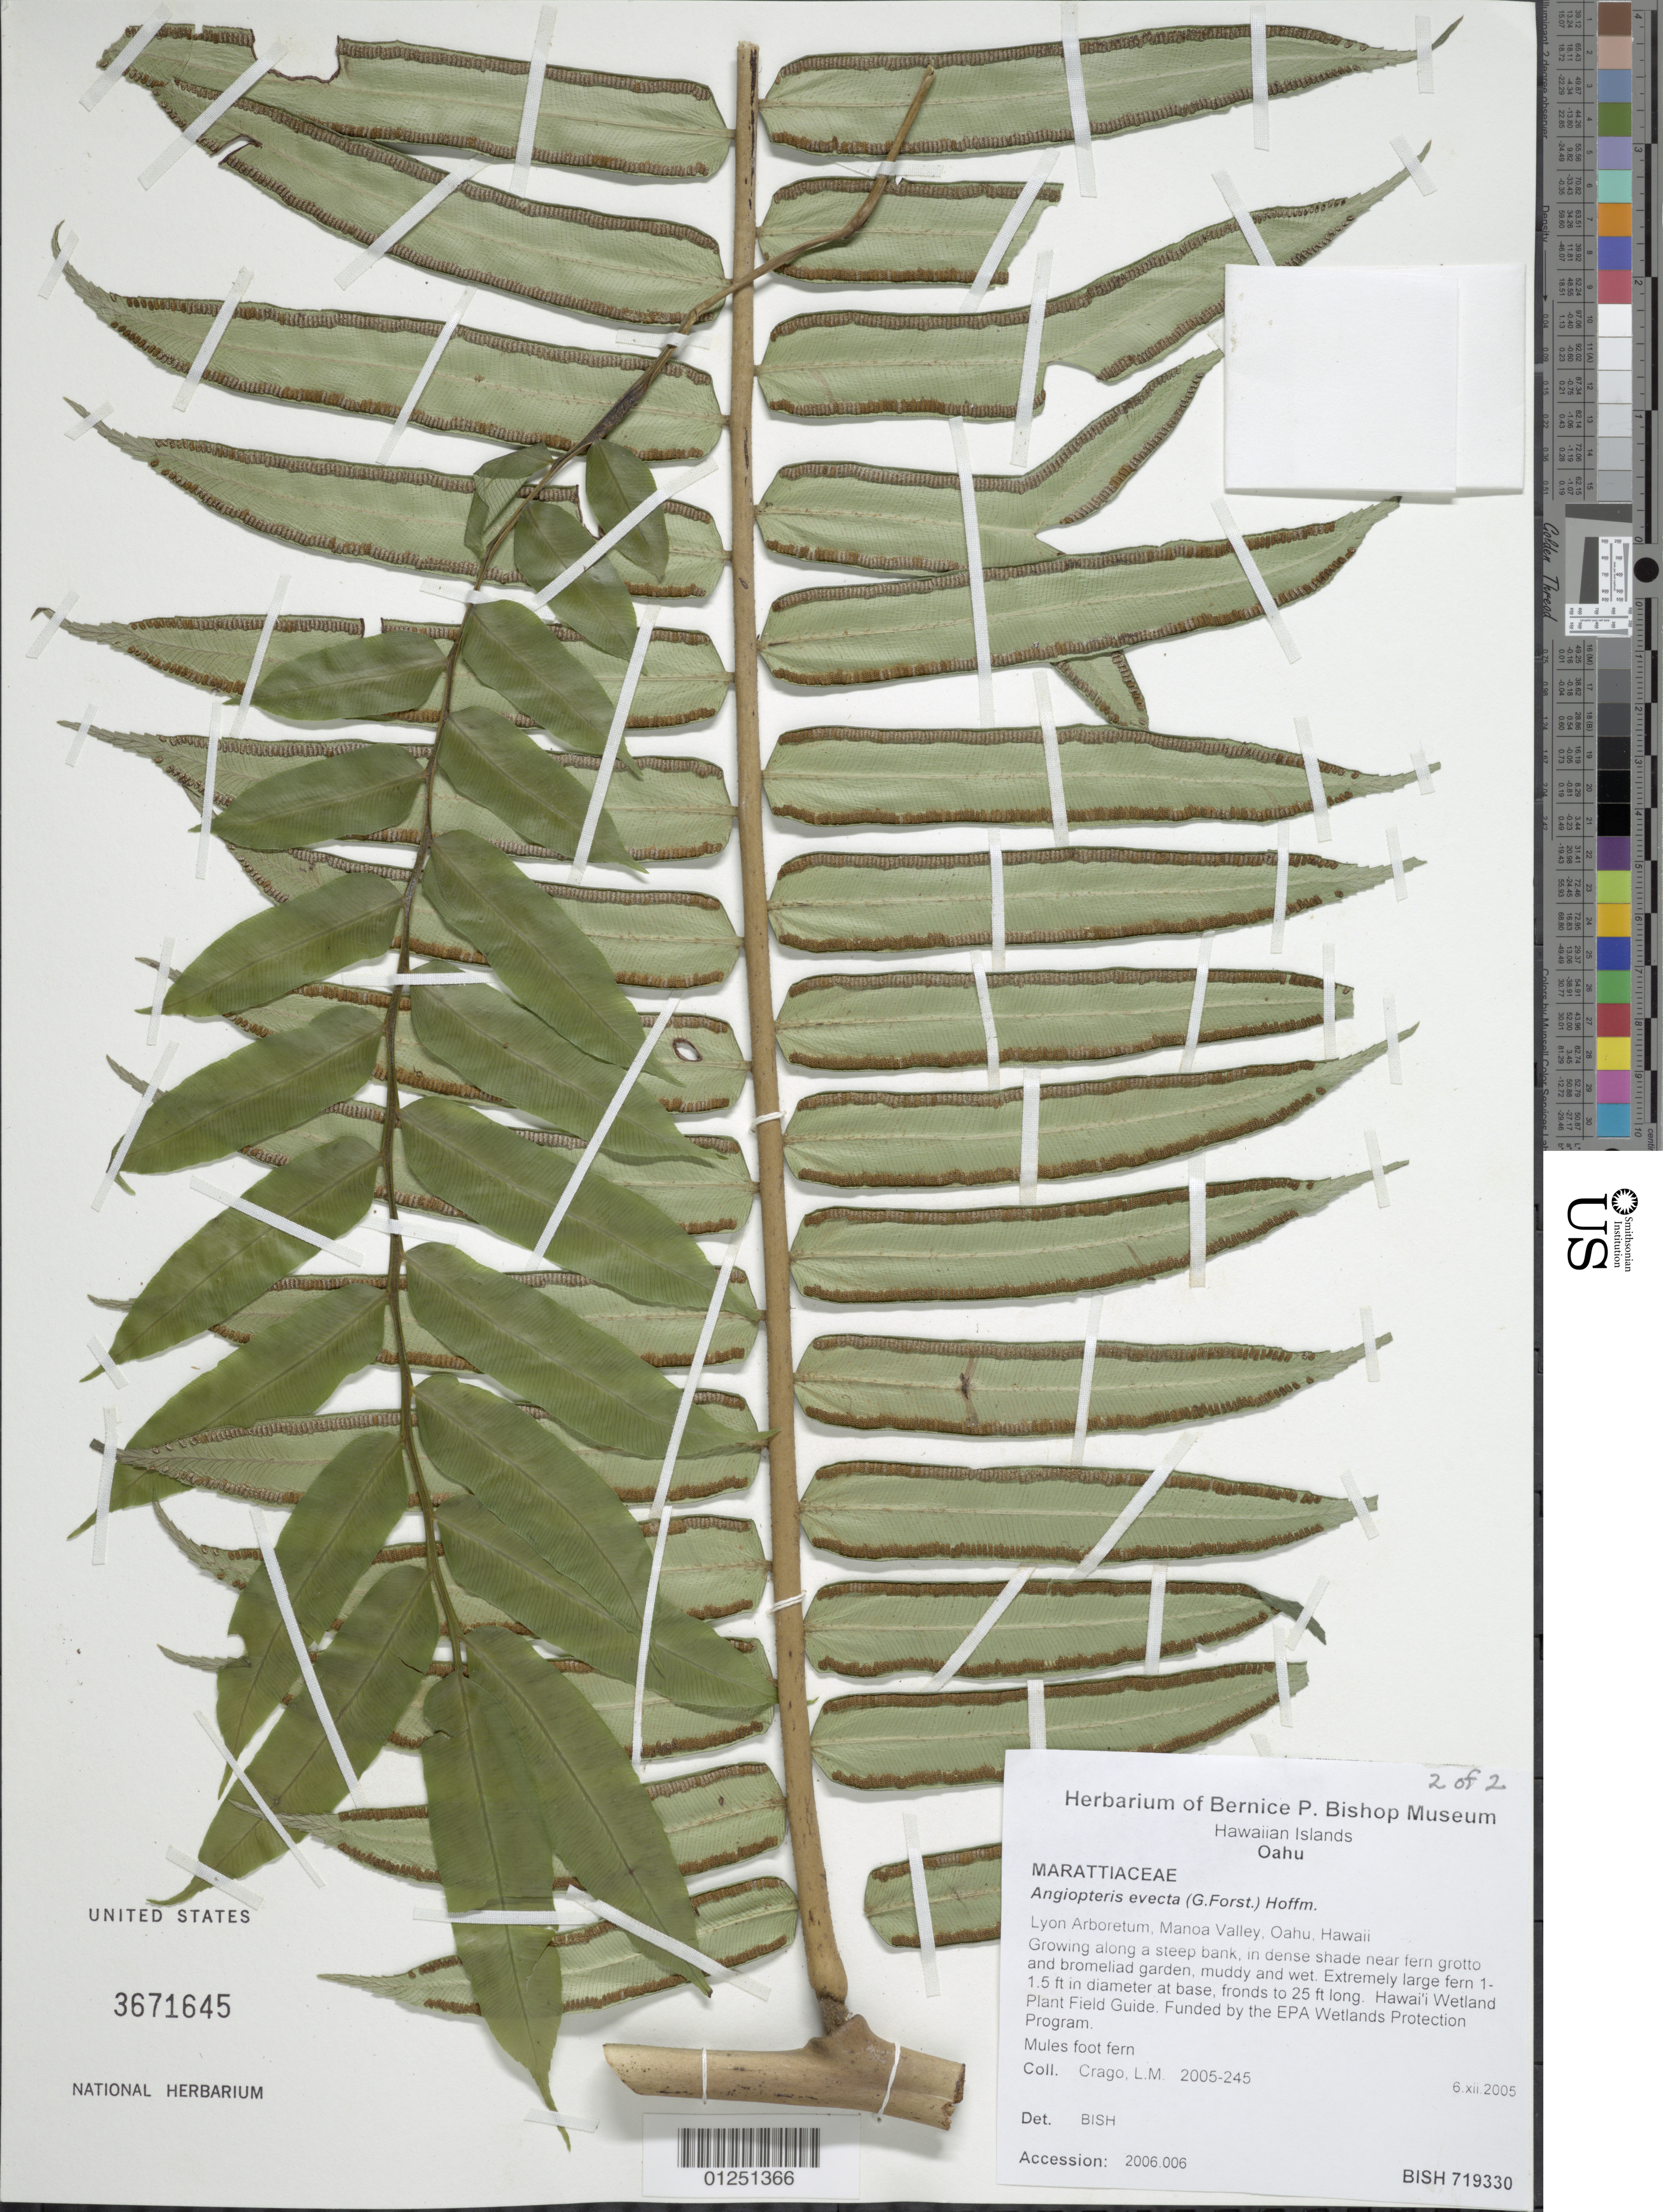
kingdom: Plantae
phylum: Tracheophyta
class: Polypodiopsida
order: Marattiales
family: Marattiaceae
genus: Angiopteris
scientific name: Angiopteris evecta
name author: (G. Forst.) Hoffm.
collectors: L. Crago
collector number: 2005-245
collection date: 2005-12-06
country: United States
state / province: Hawaii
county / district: Honolulu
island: Oahu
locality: Lyon Arboretum, Manoa Valley, growing along a steep bank, in dense shade near fern grotto and bromeliad garden.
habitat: Muddy and wet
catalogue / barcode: US 3671645